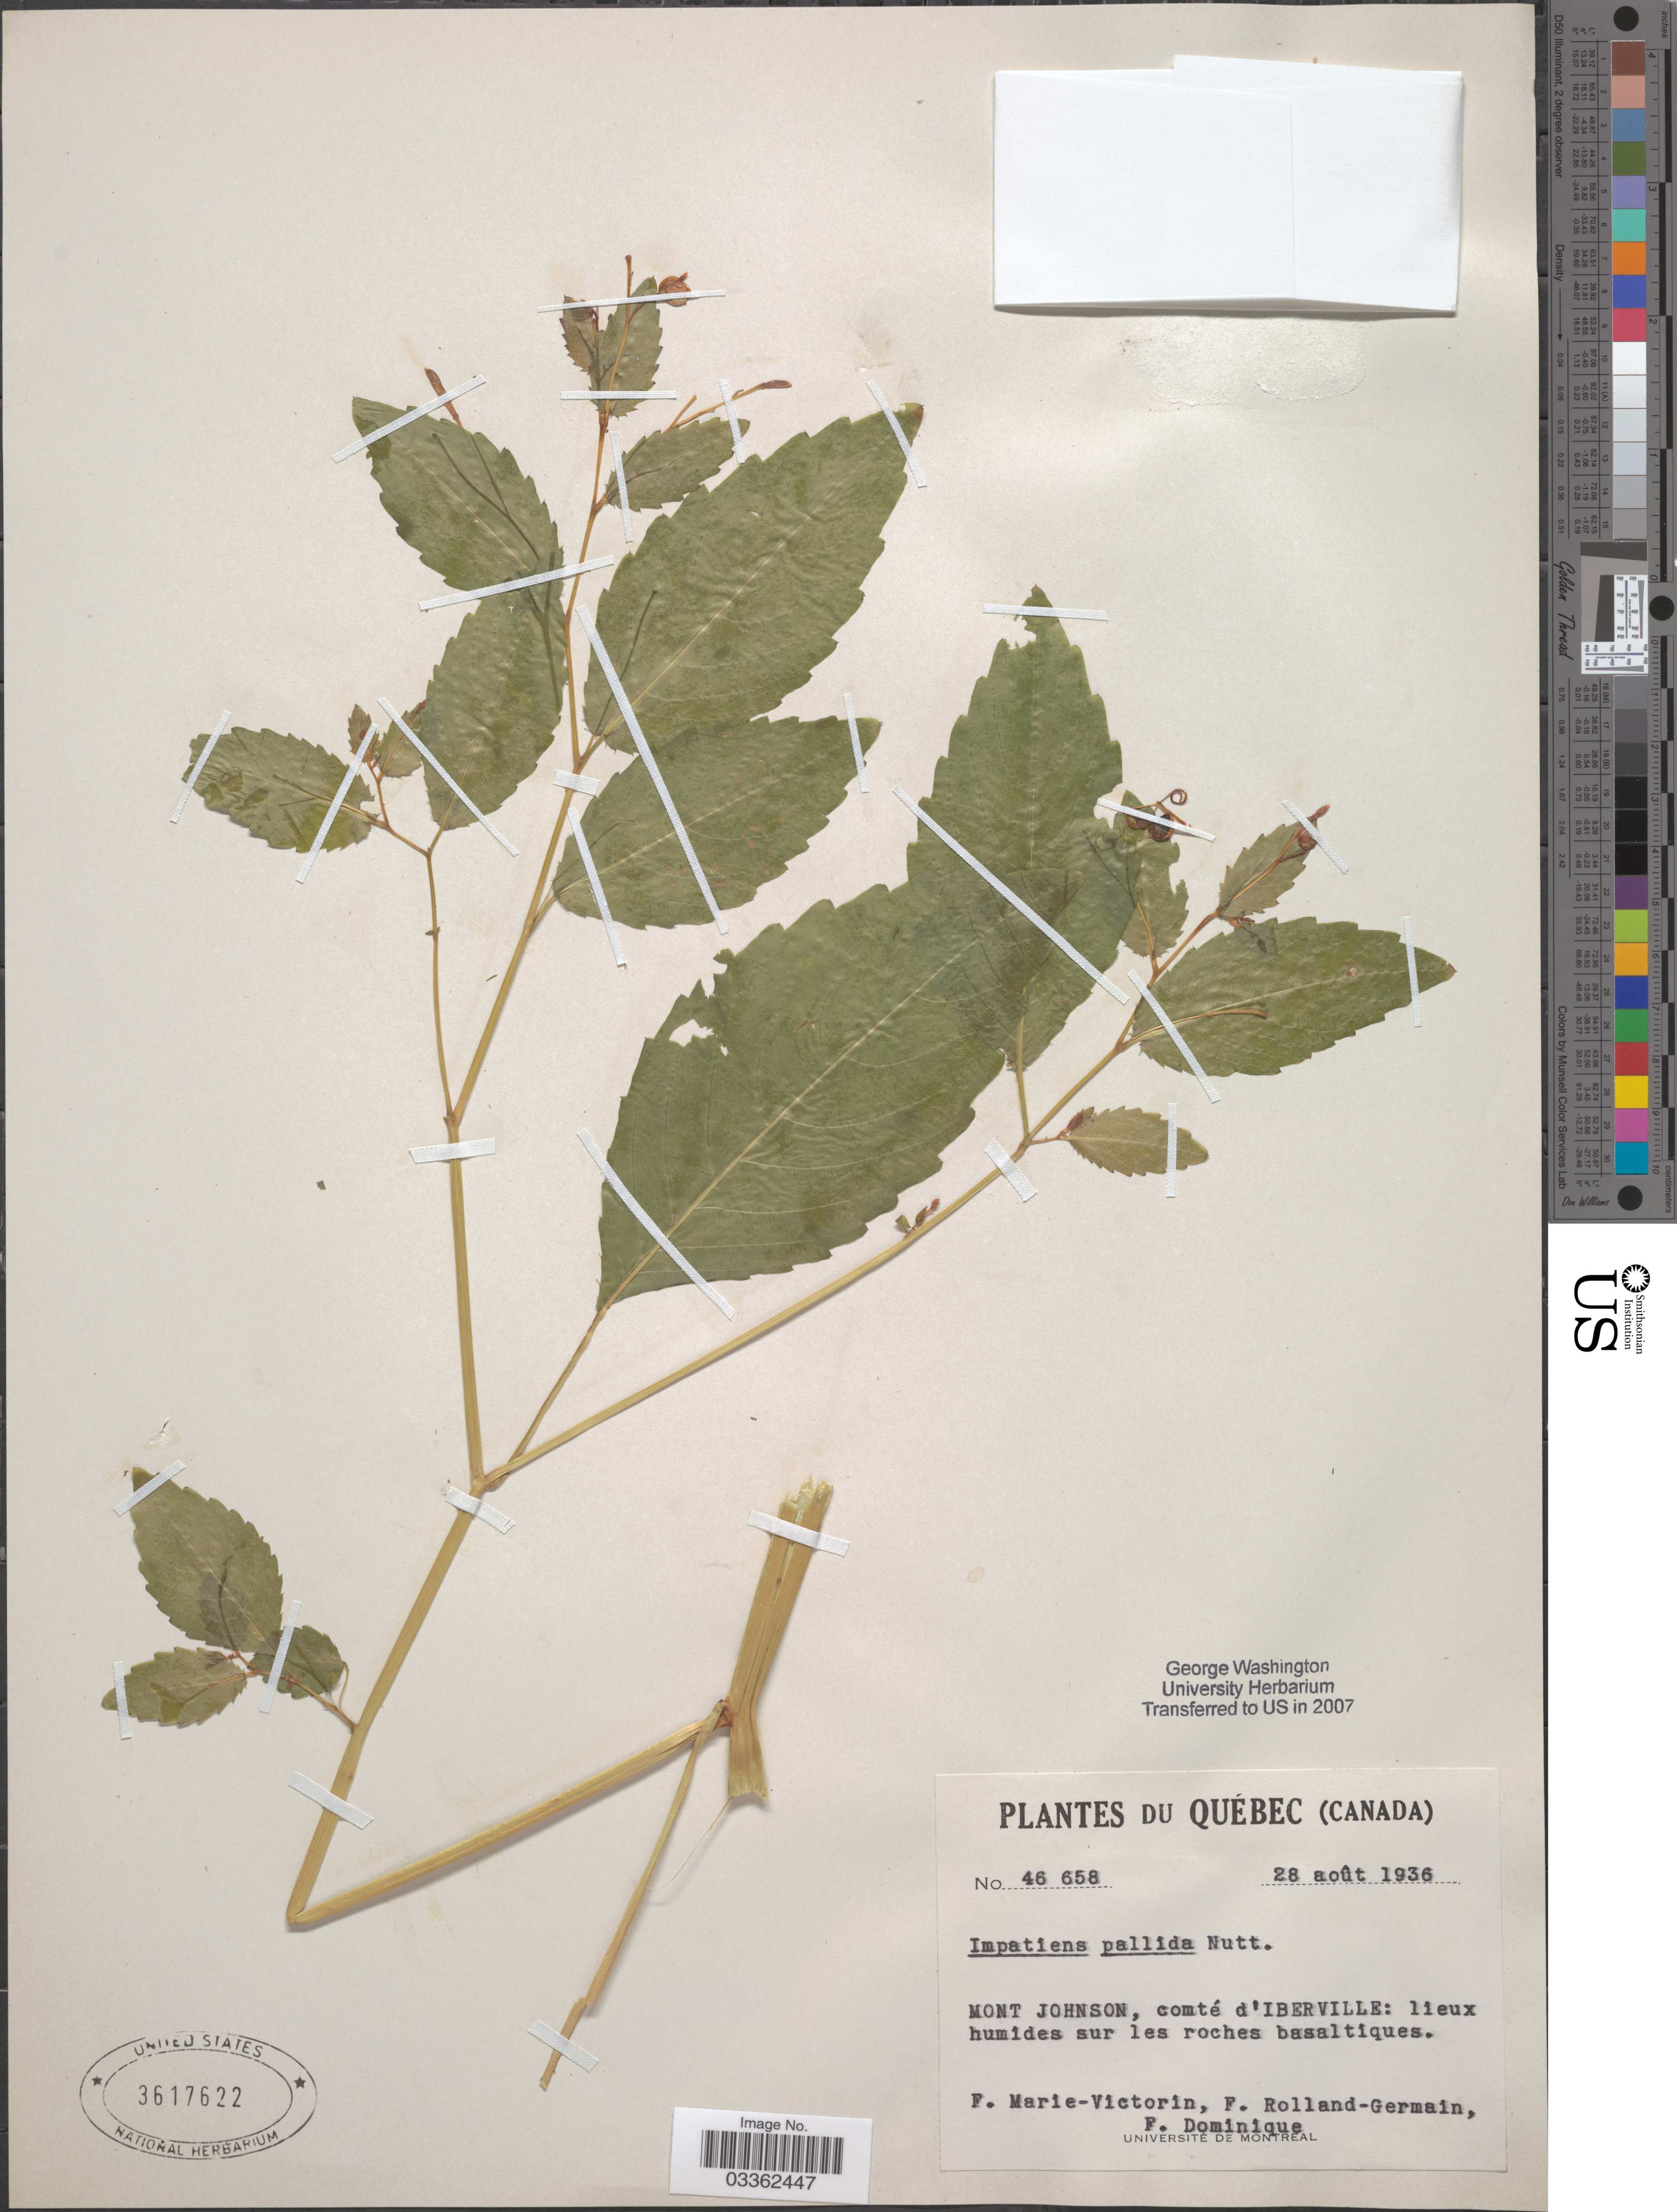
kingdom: Plantae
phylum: Tracheophyta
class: Magnoliopsida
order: Ericales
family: Balsaminaceae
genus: Impatiens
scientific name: Impatiens pallida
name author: Nutt.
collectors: F. Marie-Victorin, Rolland-Germain & F. Dominique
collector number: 46658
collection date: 1936-08-28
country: Canada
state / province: Quebec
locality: Mont Johnson, comté d'Iberville: lieux humides sur les roches basaltiques.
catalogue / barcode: US 3617622